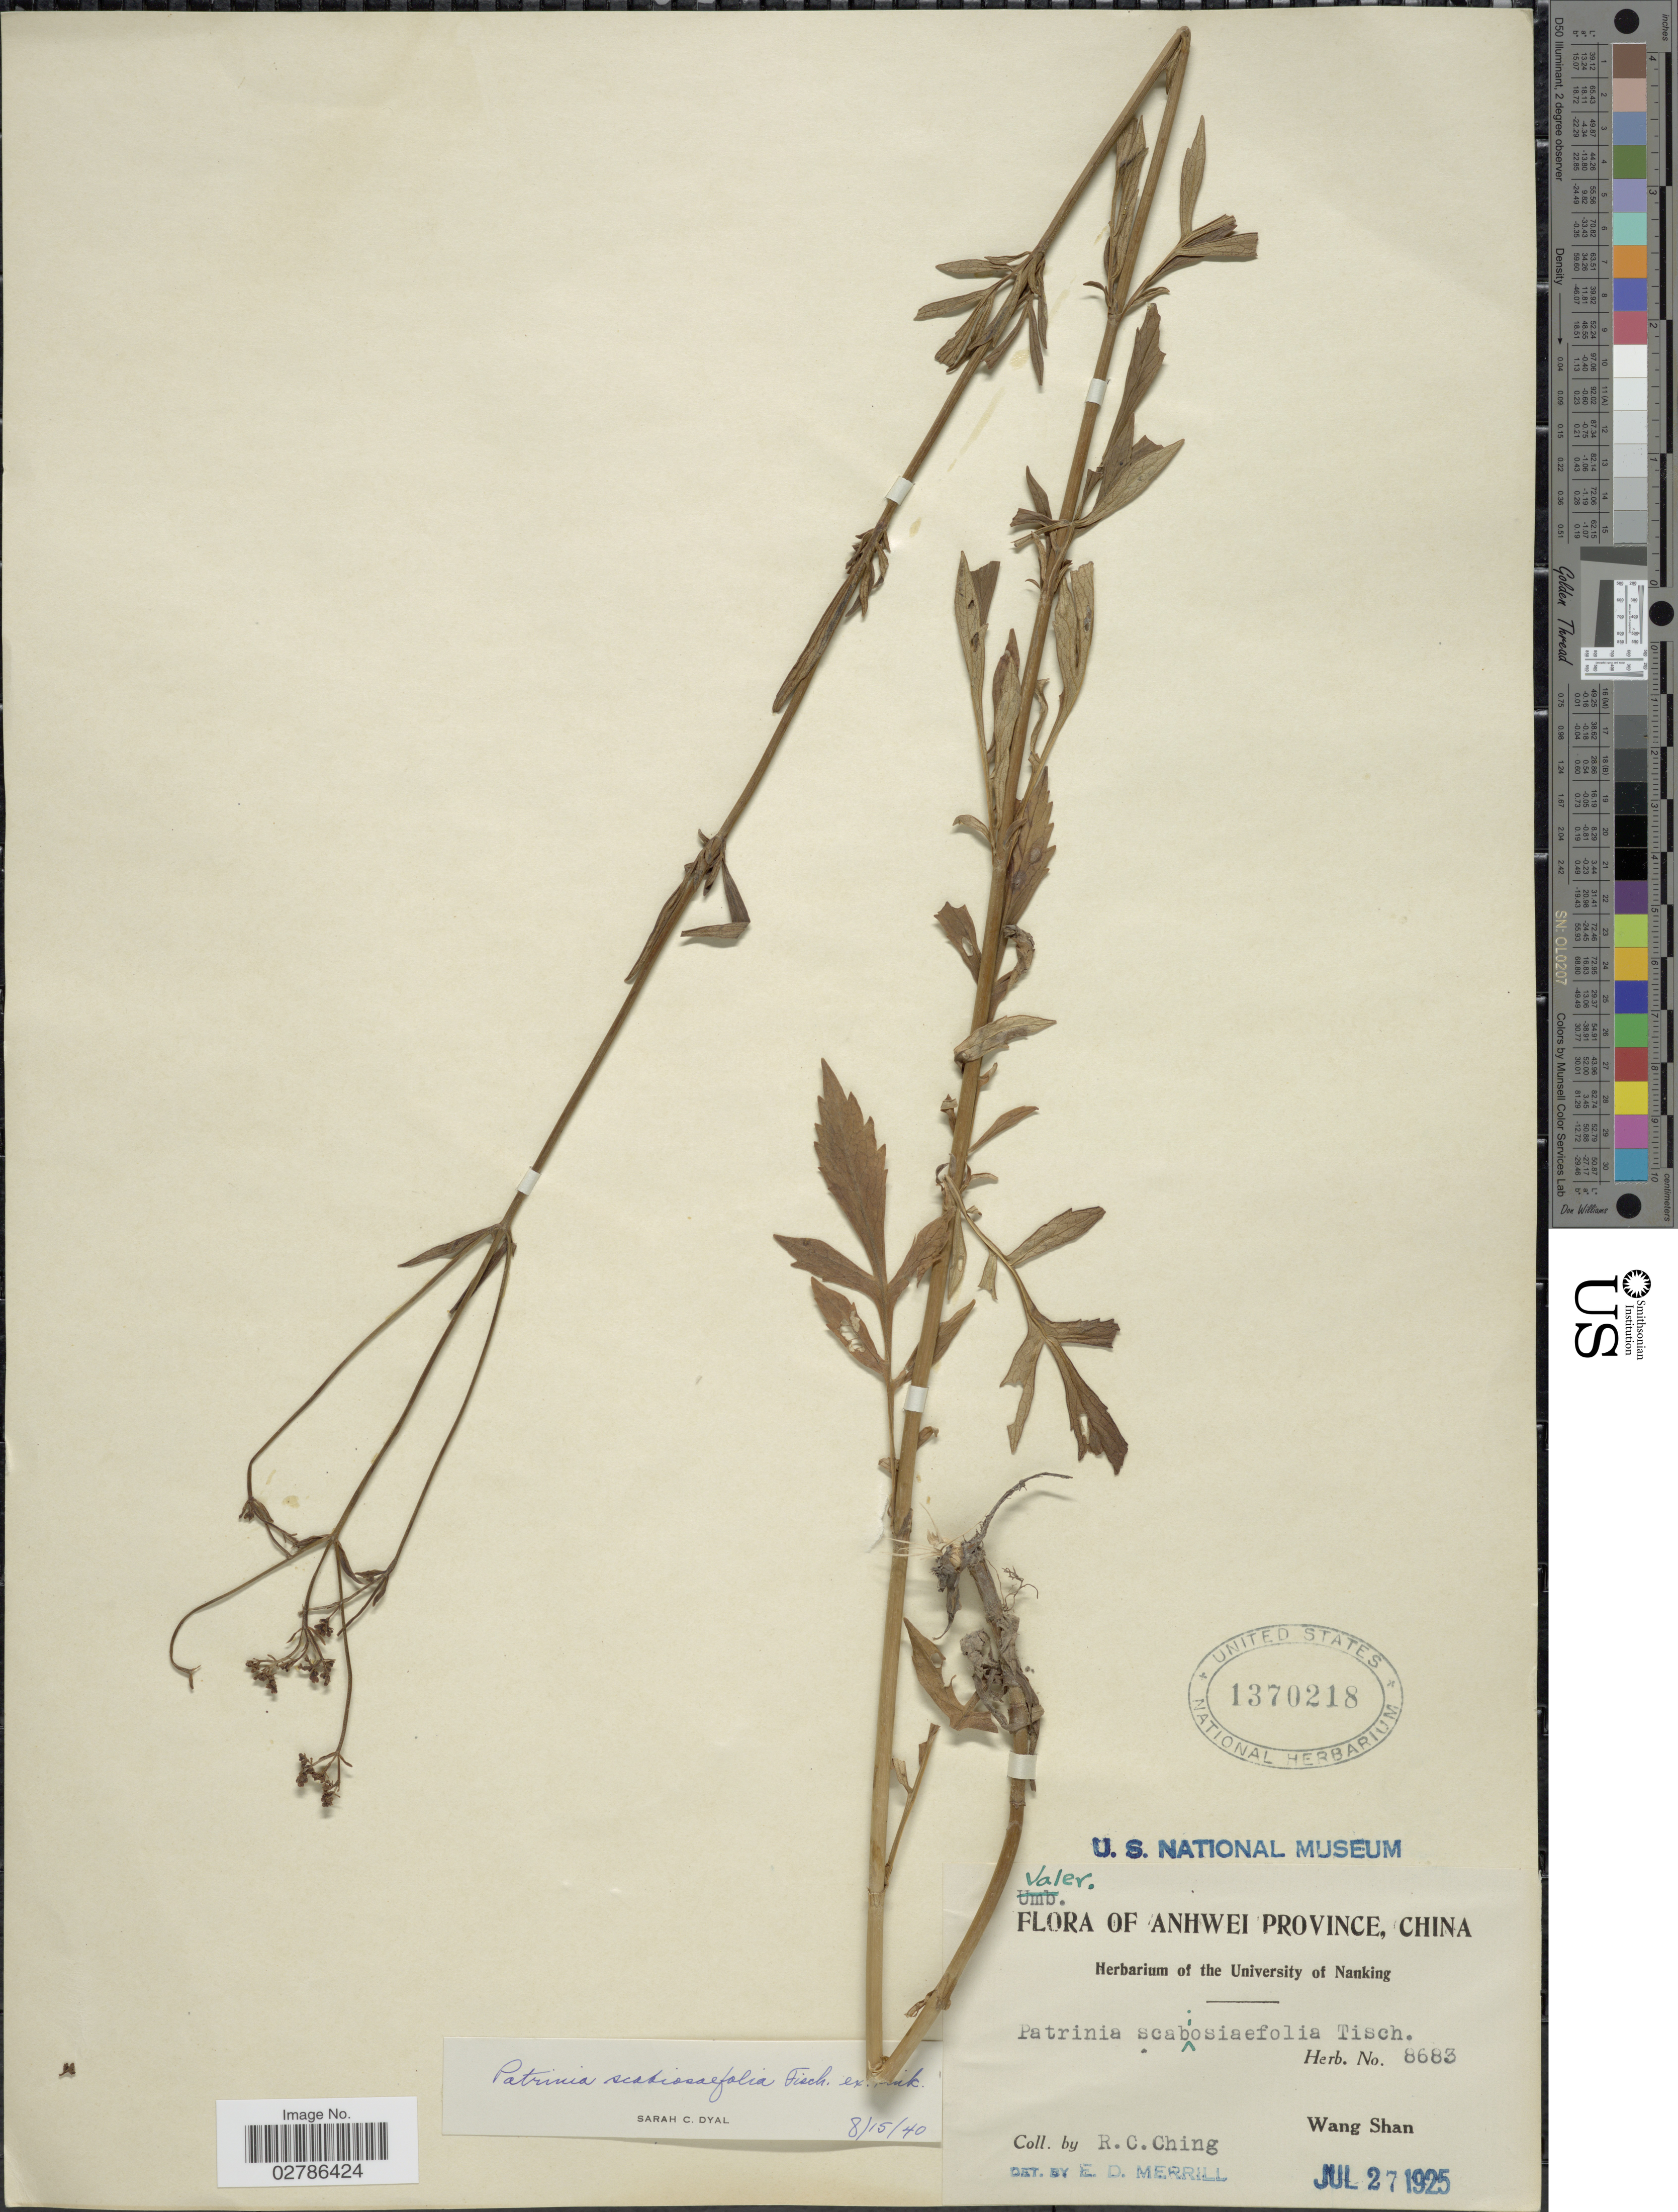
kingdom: Plantae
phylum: Tracheophyta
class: Magnoliopsida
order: Dipsacales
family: Caprifoliaceae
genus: Patrinia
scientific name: Patrinia scabiosifolia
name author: Link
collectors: R. C. Ching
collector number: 8683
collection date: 1925-07-27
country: China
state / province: Anhui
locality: Anhwei Province, Wang Shan.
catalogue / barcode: US 1370218